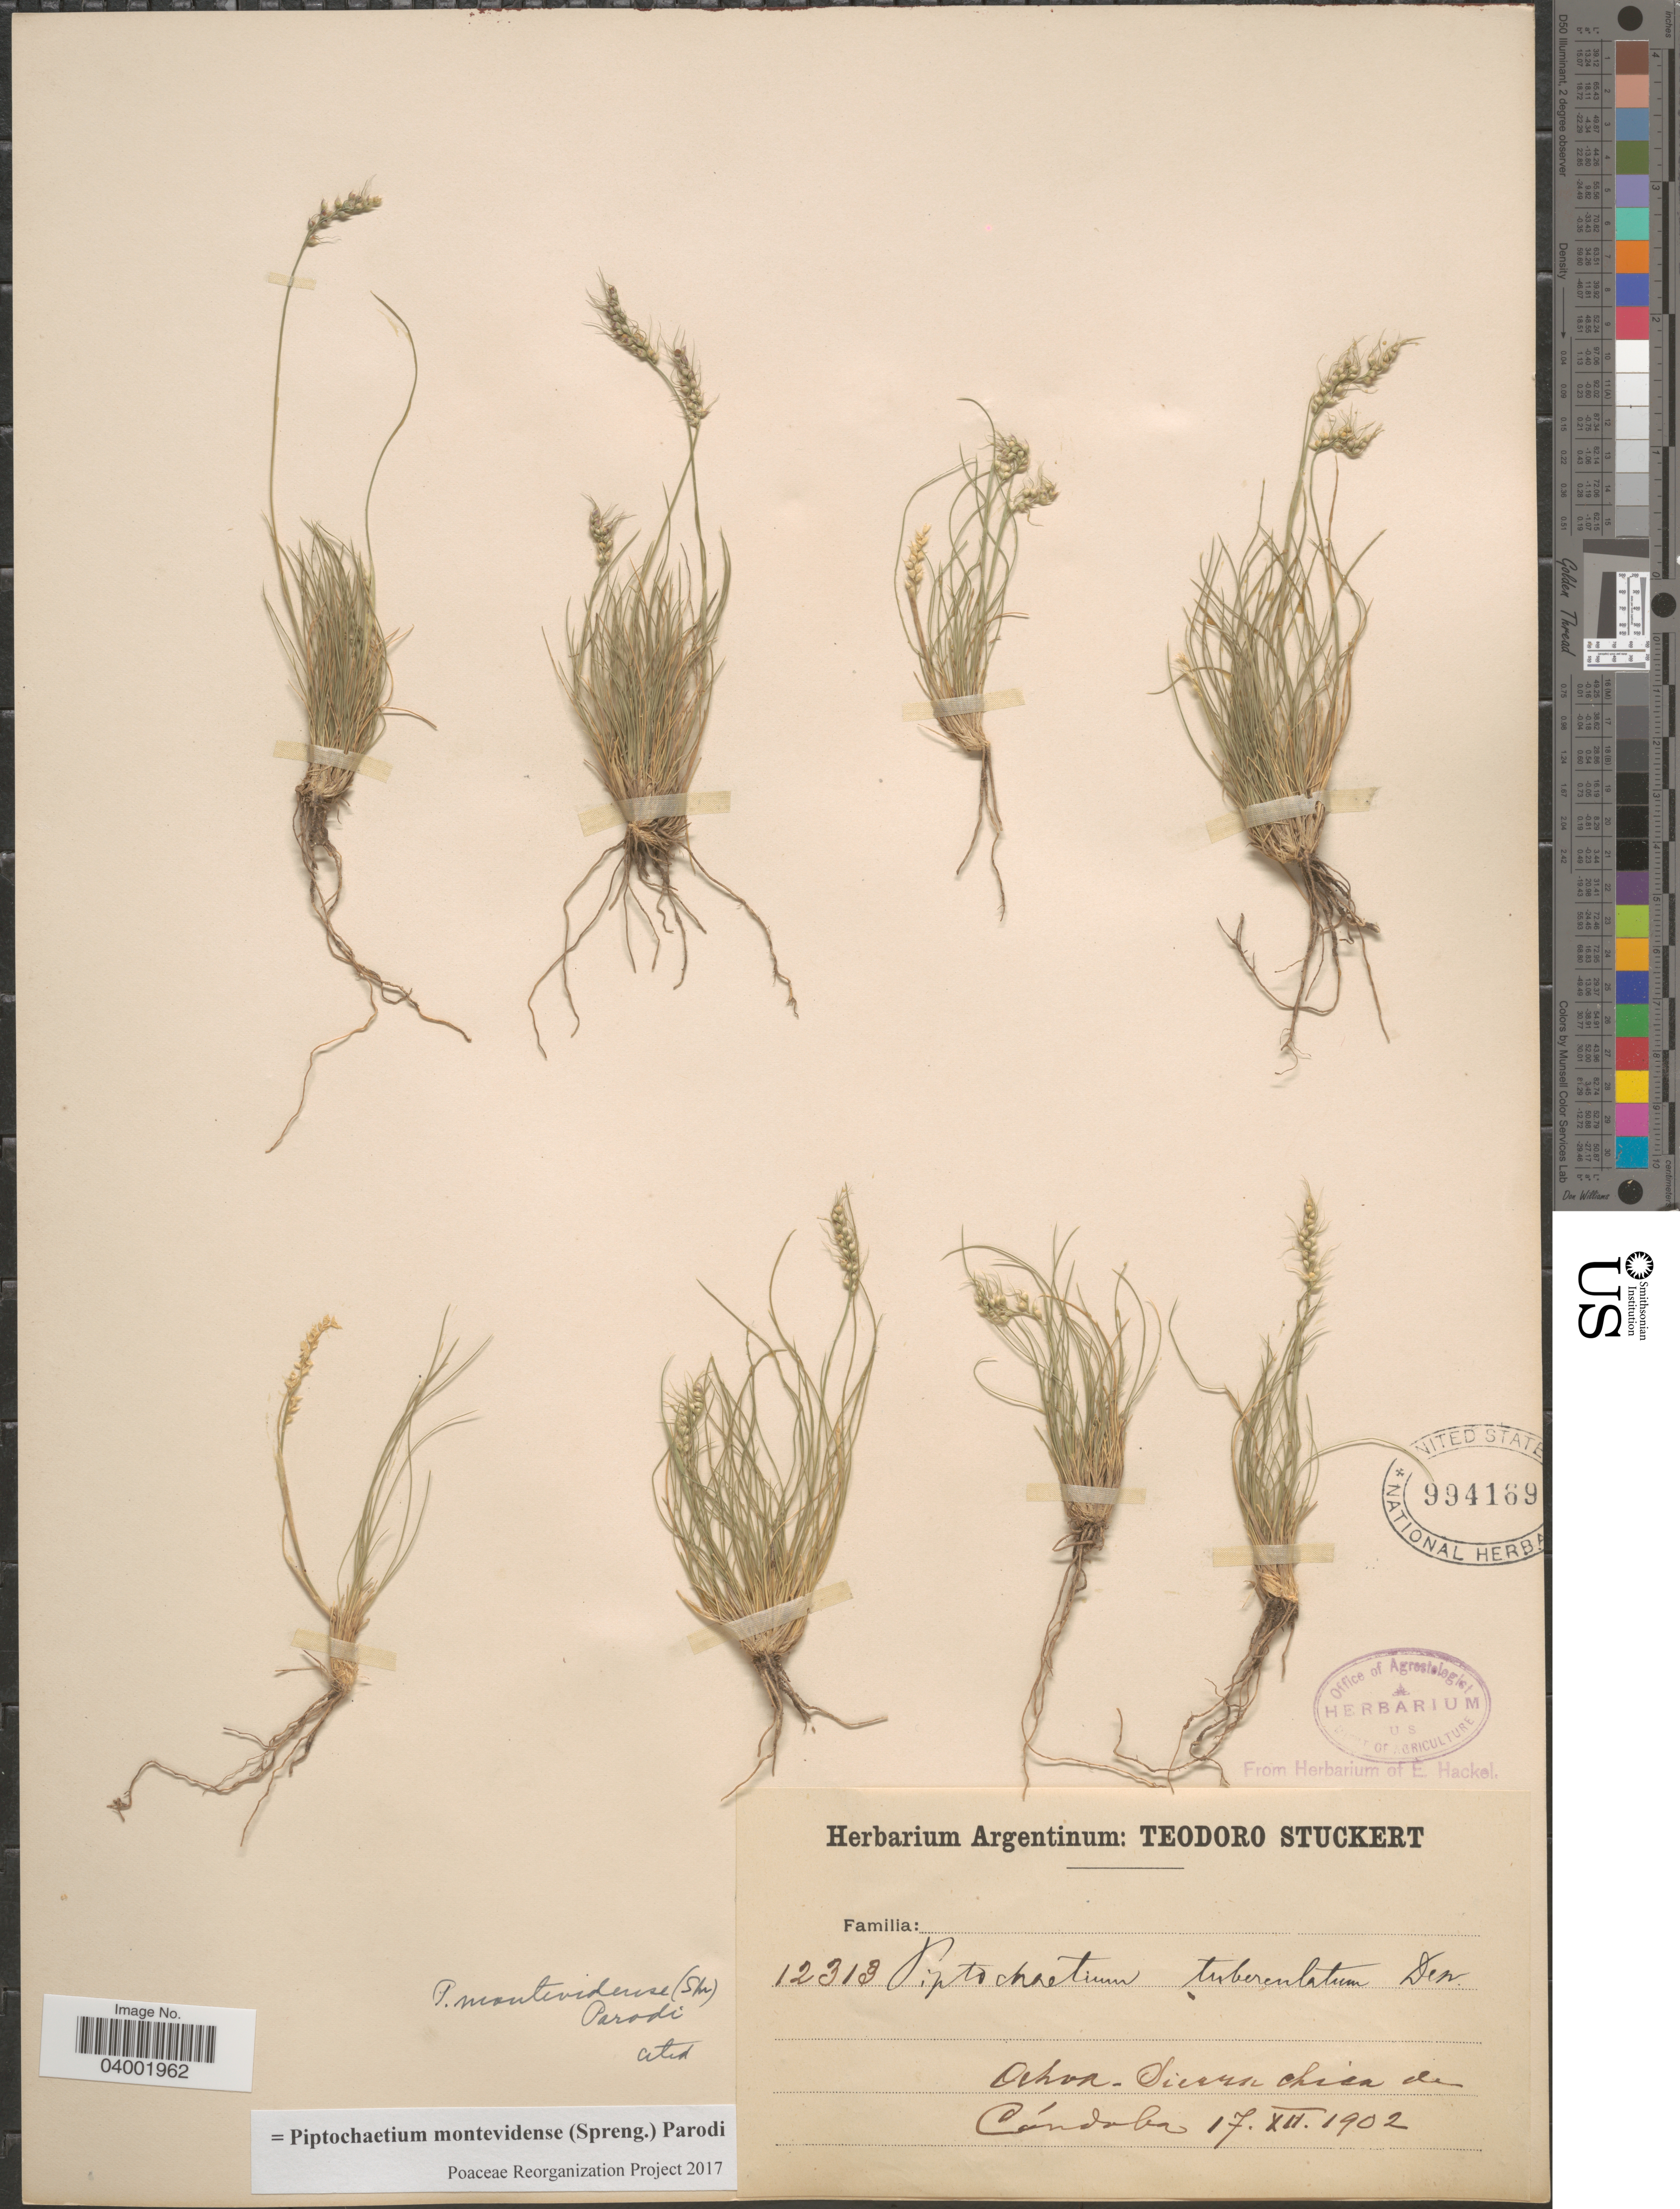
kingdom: Plantae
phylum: Tracheophyta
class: Liliopsida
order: Poales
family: Poaceae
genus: Piptochaetium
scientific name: Piptochaetium montevidense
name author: (Spreng.) Parodi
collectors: T. Stuckert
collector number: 12313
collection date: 1902-12-17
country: Argentina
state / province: Cordoba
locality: Ahva-Sierra chica de Córdoba.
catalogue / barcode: US 994169